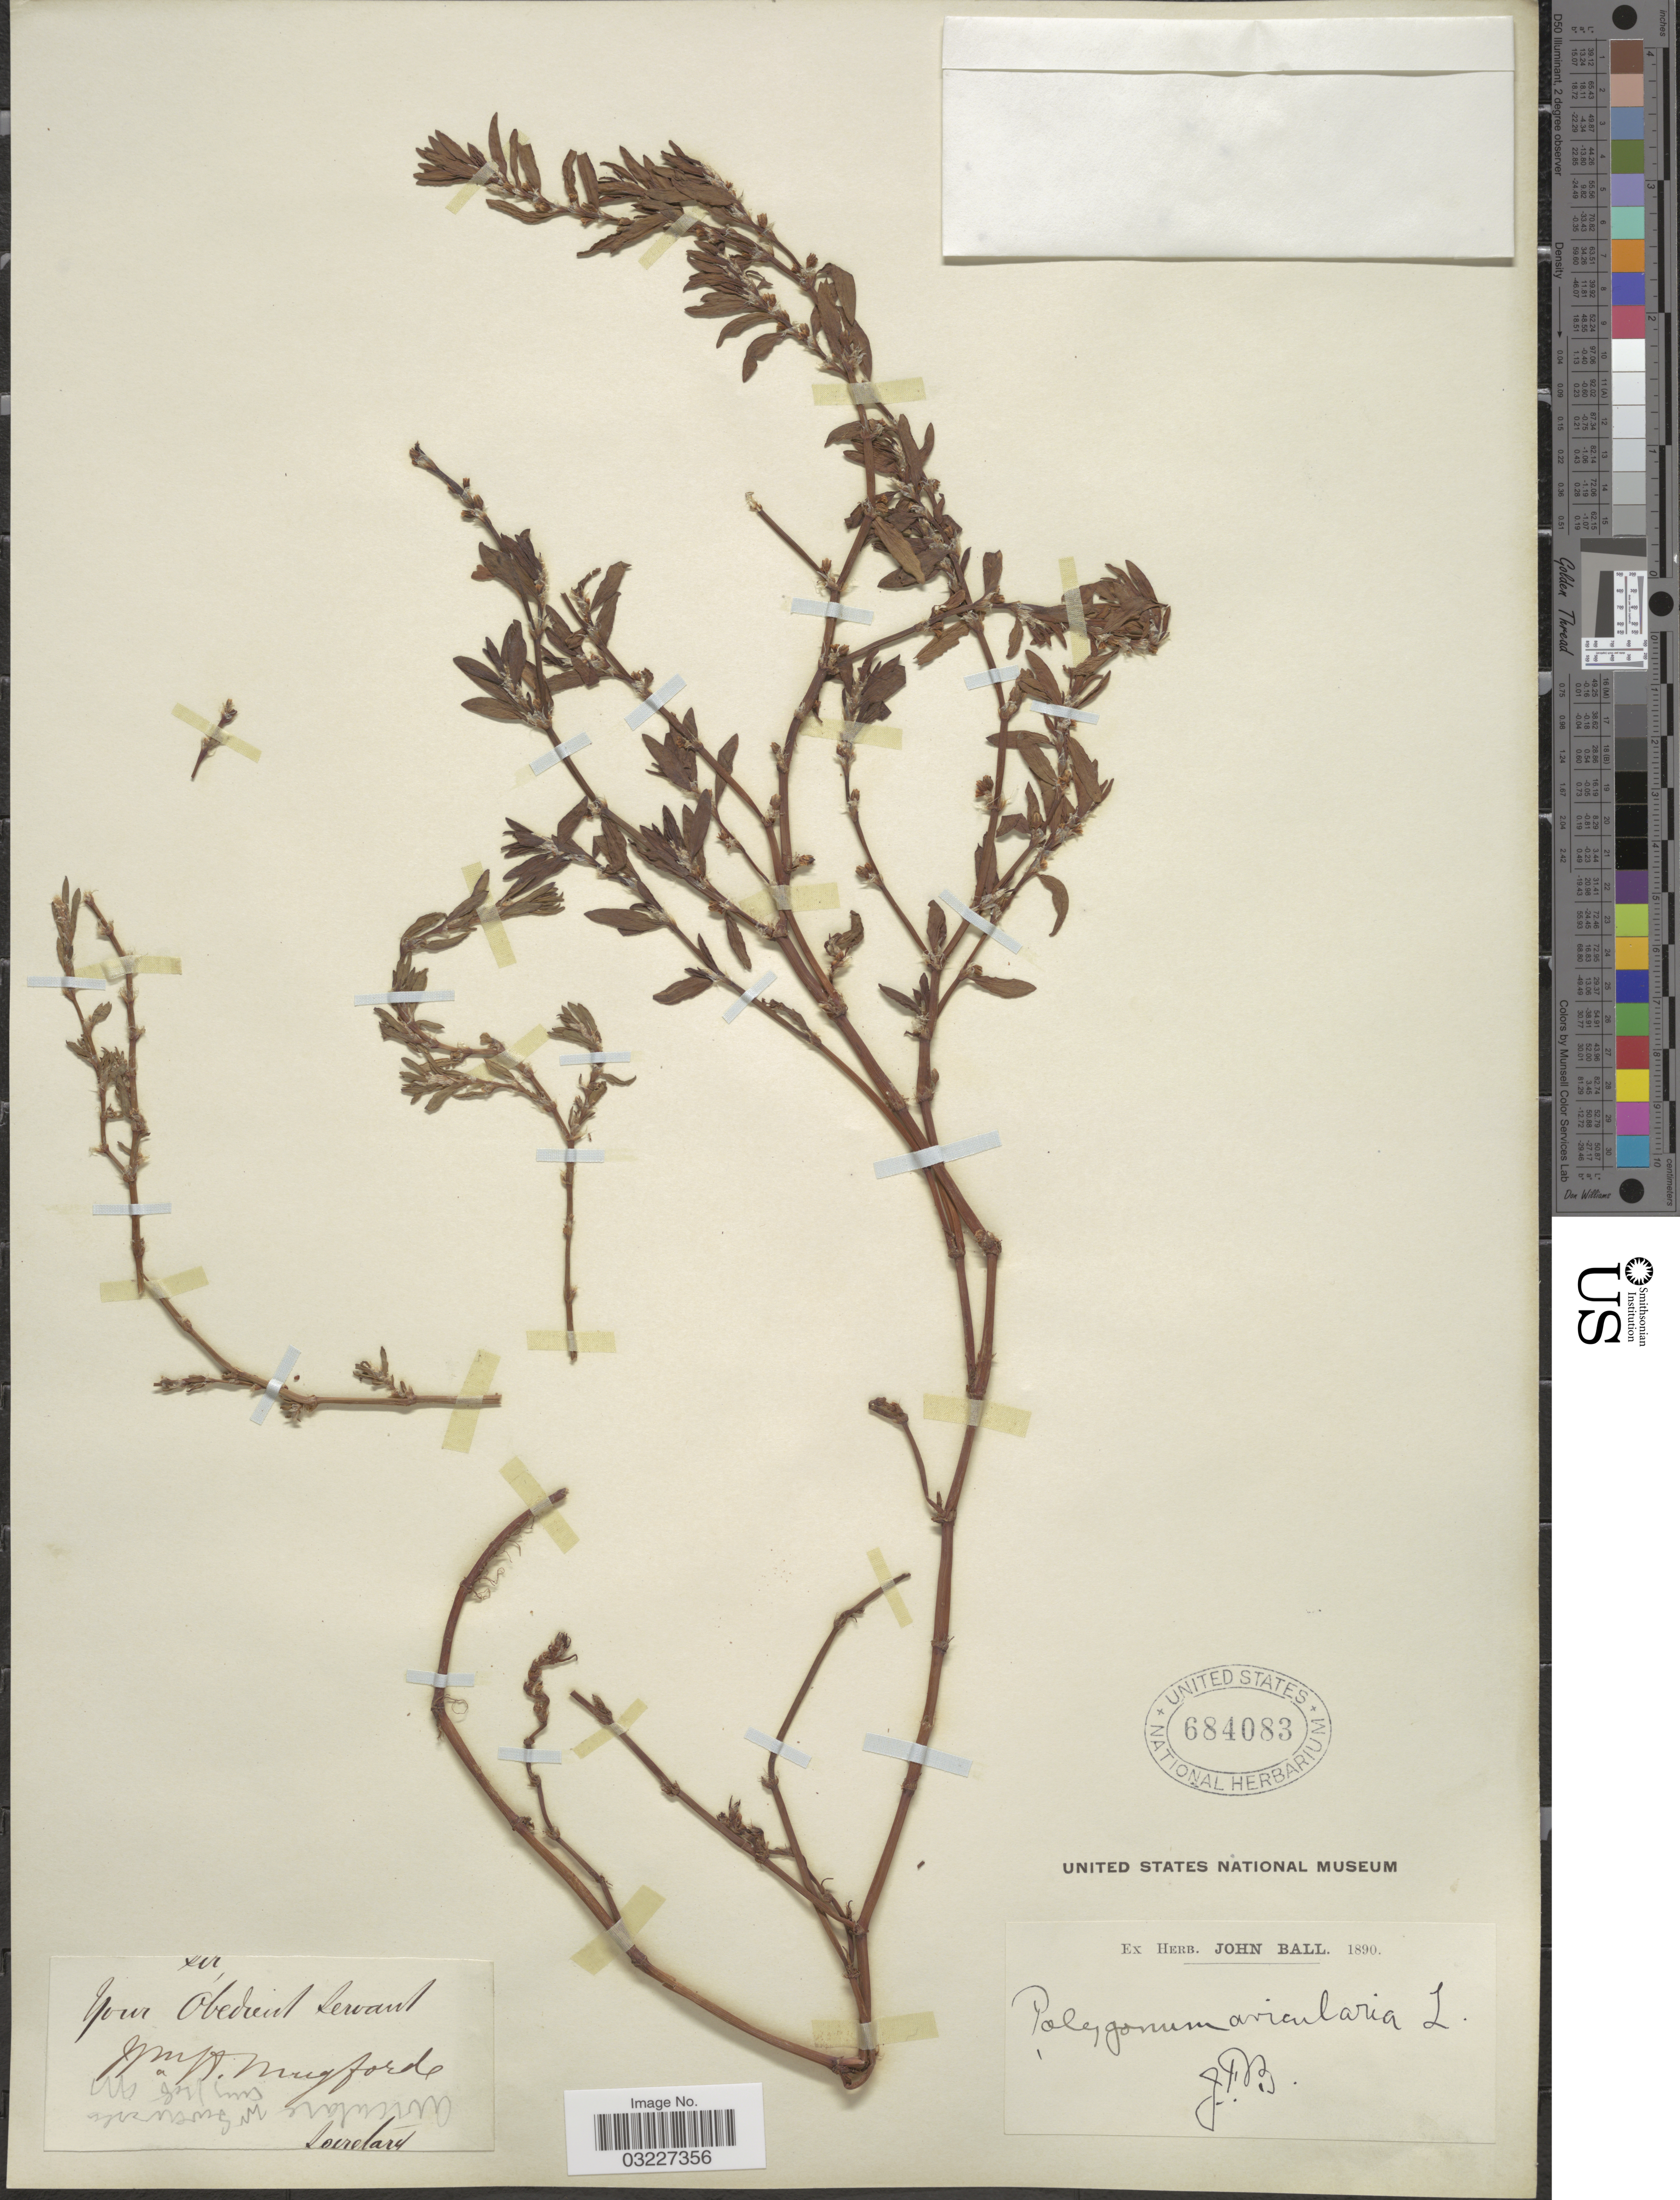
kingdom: Plantae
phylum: Tracheophyta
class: Magnoliopsida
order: Caryophyllales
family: Polygonaceae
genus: Polygonum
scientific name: Polygonum aviculare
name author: L.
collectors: W. Mugford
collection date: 1890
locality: Secretary [interpreted] [unsure placement].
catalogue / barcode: US 684083